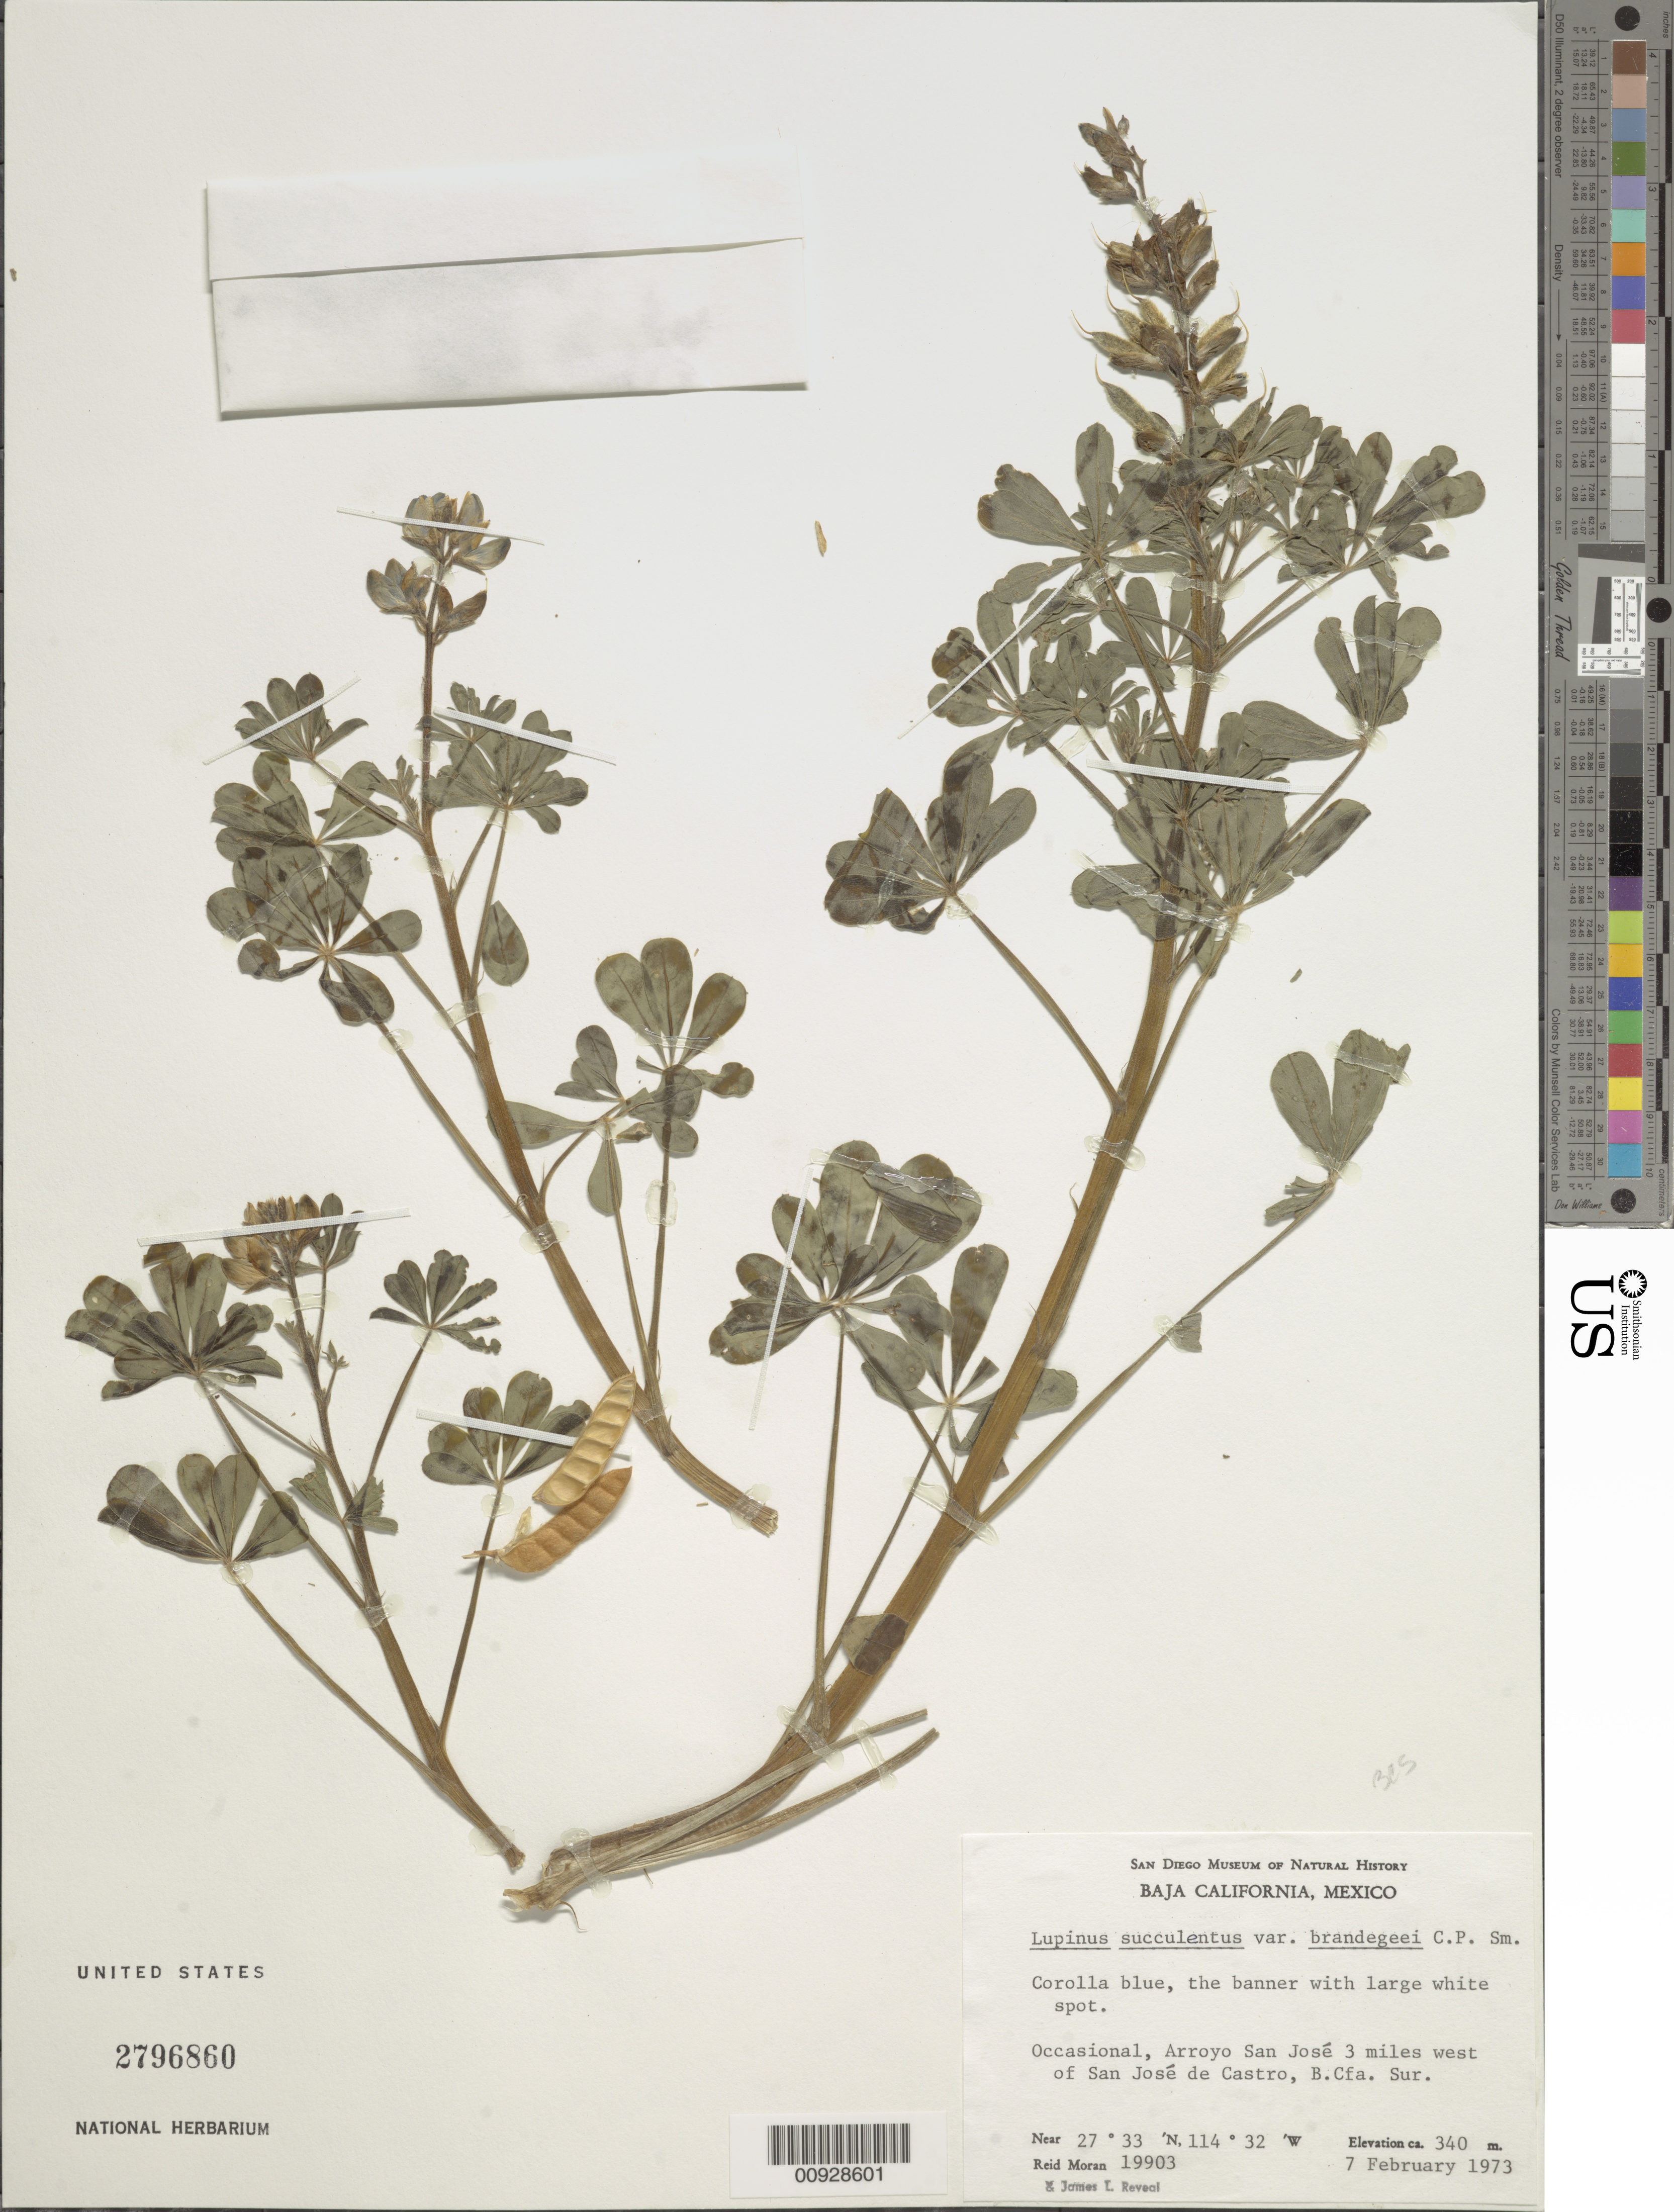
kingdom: Plantae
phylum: Tracheophyta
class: Magnoliopsida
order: Fabales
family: Fabaceae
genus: Lupinus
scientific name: Lupinus succulentus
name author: Douglas ex K. Koch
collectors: R. V. Moran & J. L. Reveal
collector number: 19903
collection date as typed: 07 Feb 1973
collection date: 1973-02-07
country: Mexico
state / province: Baja California Sur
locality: Arroyo San José 3 miles west of San José de Castro, Baja California Sur.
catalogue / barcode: US 2796860